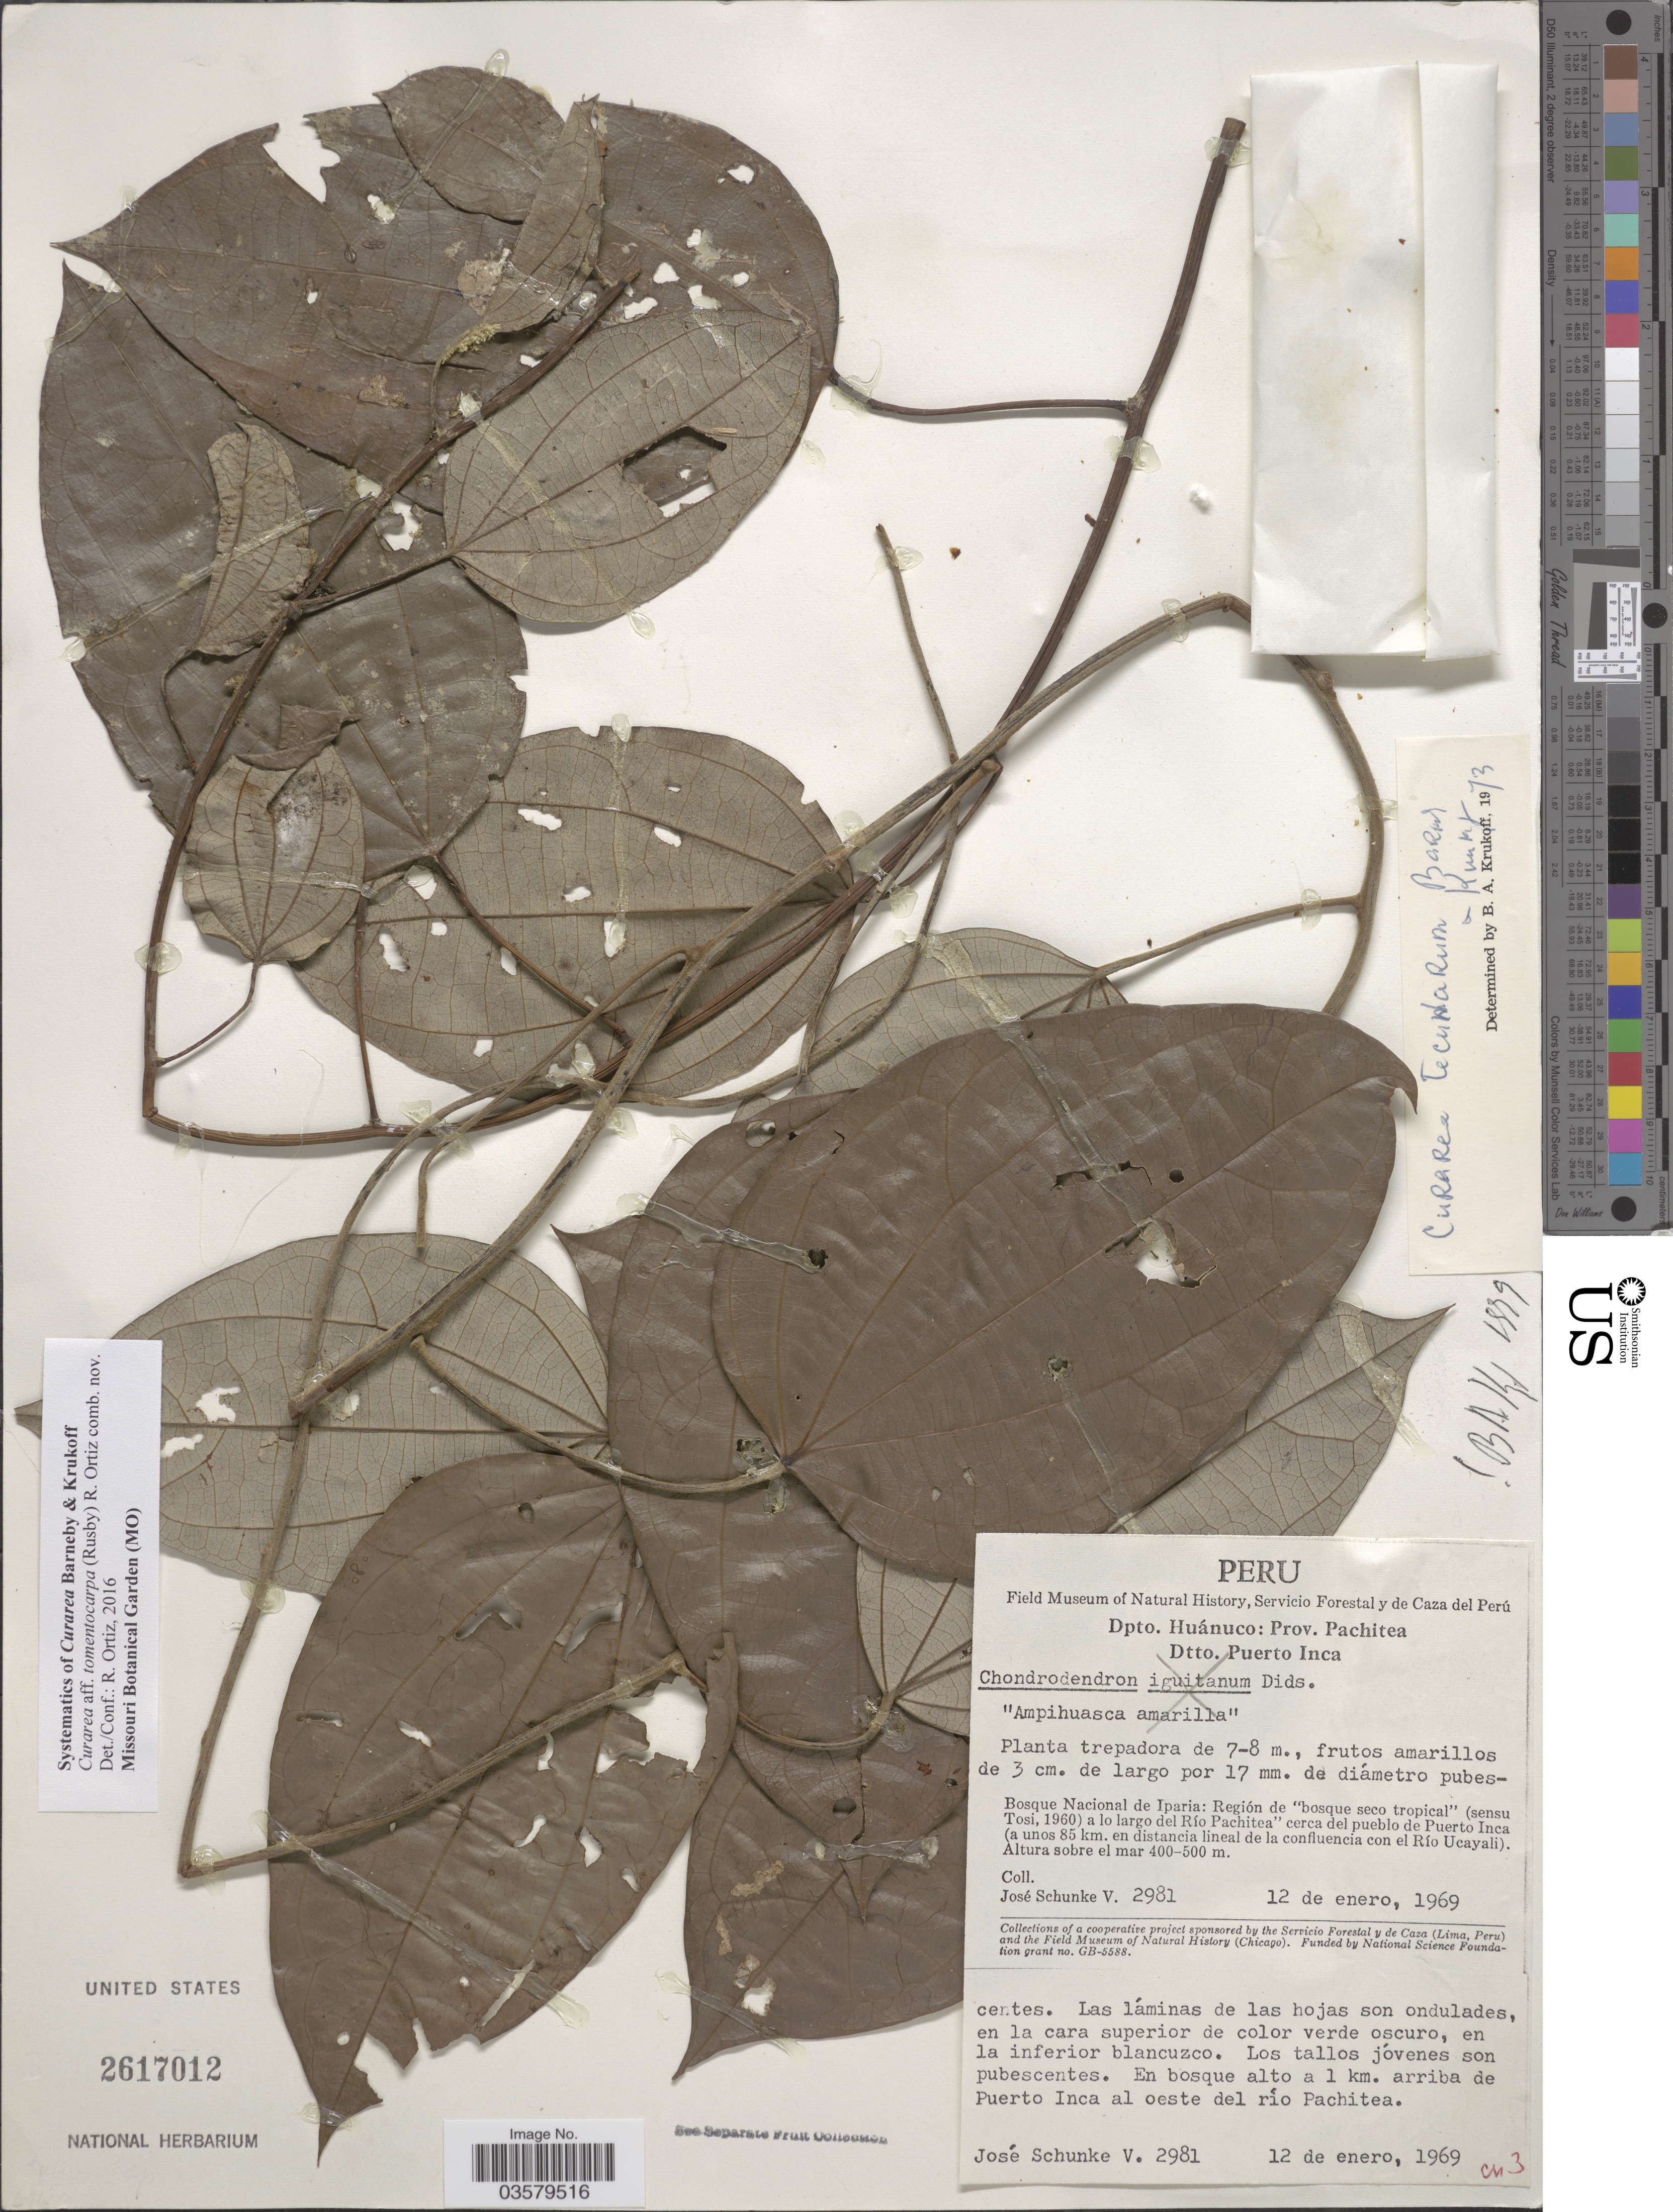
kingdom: Plantae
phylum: Tracheophyta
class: Magnoliopsida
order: Ranunculales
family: Menispermaceae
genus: Curarea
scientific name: Curarea tomentocarpa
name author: (Rusby) R. Ortiz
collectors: J. Schunke Vigo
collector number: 2981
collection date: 1969-01-12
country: Peru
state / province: Huánuco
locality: Dpto. Huánuco: Prov. Pachitea. Dtto. Puerto Inca. Bosque Nacional de Iparia: Región de "bosque seco tropical" a lo largo del Río Pachitea cerca del pueblo de Puerto Inca (a unos 85 km. en distancia lineal de la confluencia con el Río Ucayali). En bosque alto a 1 km. arriba de Puerto Inca al oeste del río Pachitea.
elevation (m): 400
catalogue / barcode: US 2617012